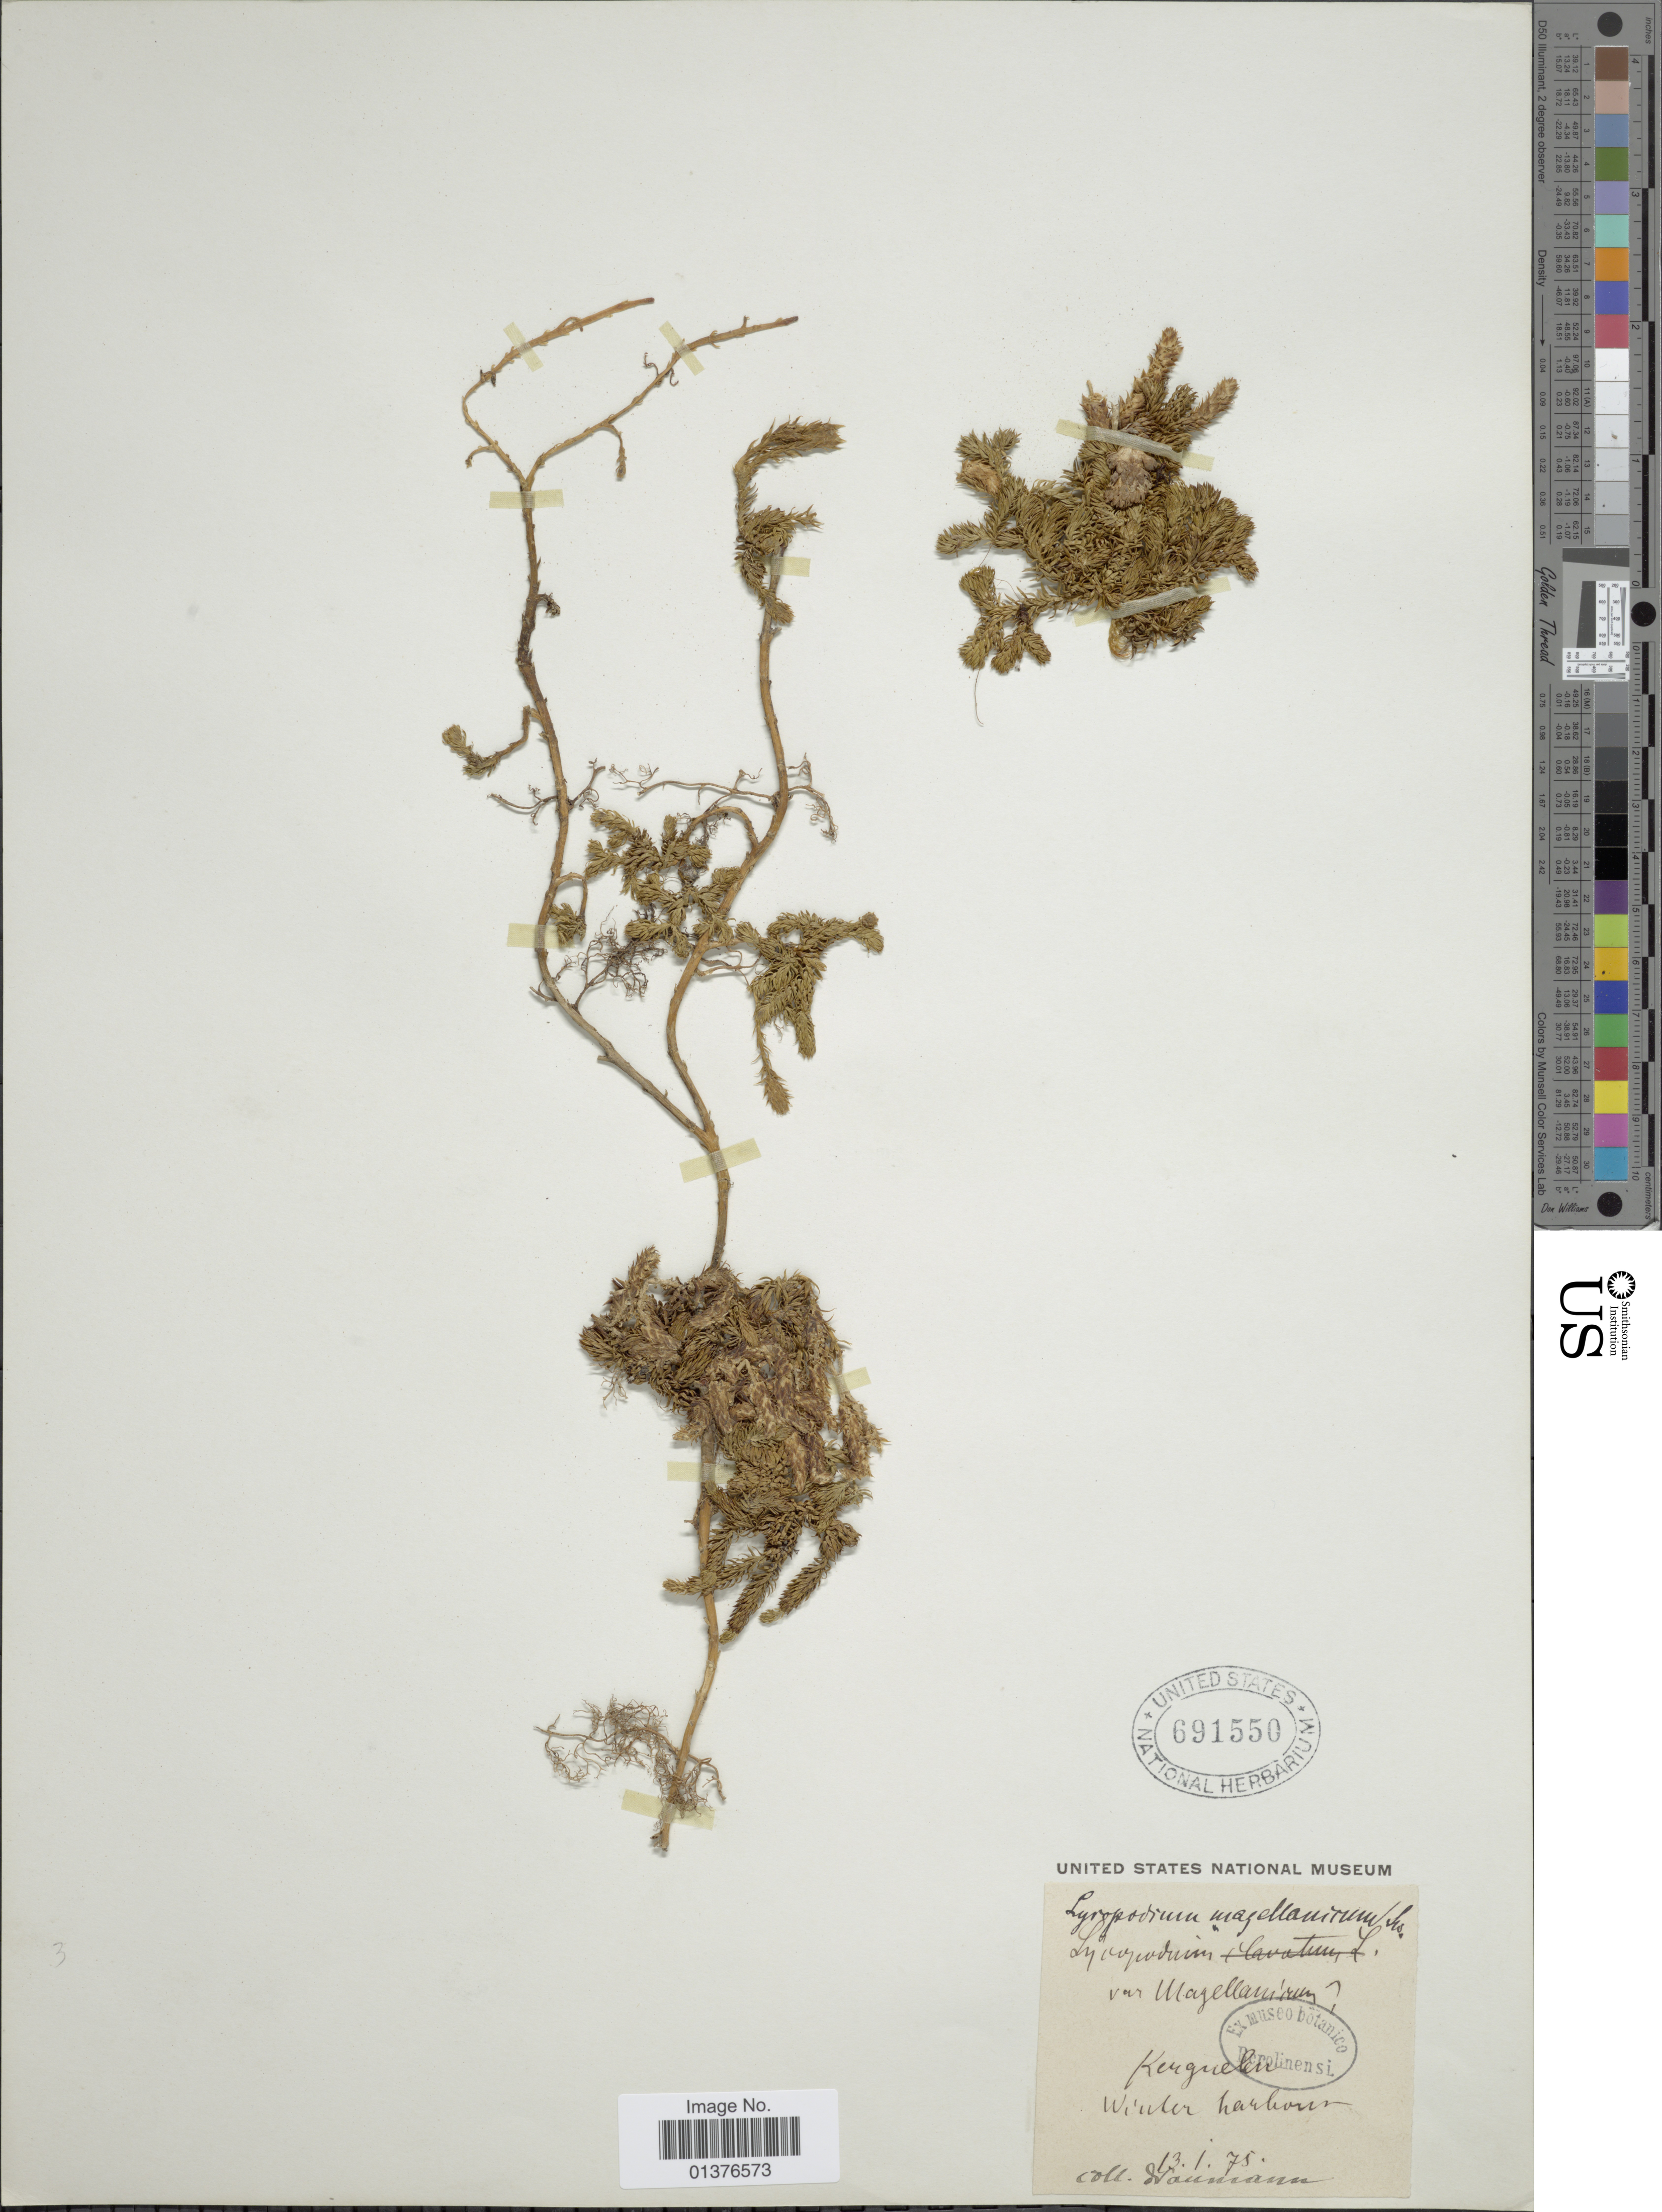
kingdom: Plantae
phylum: Tracheophyta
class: Lycopodiopsida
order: Lycopodiales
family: Lycopodiaceae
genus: Austrolycopodium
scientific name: Austrolycopodium magellanicum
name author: (P. Beauv.) Holub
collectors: Houmann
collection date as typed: Transcribed d/m/y: 13/1/75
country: Sub-Antarctic Islands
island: Kerguelen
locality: Kerguelen winter harbour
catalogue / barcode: US 691550